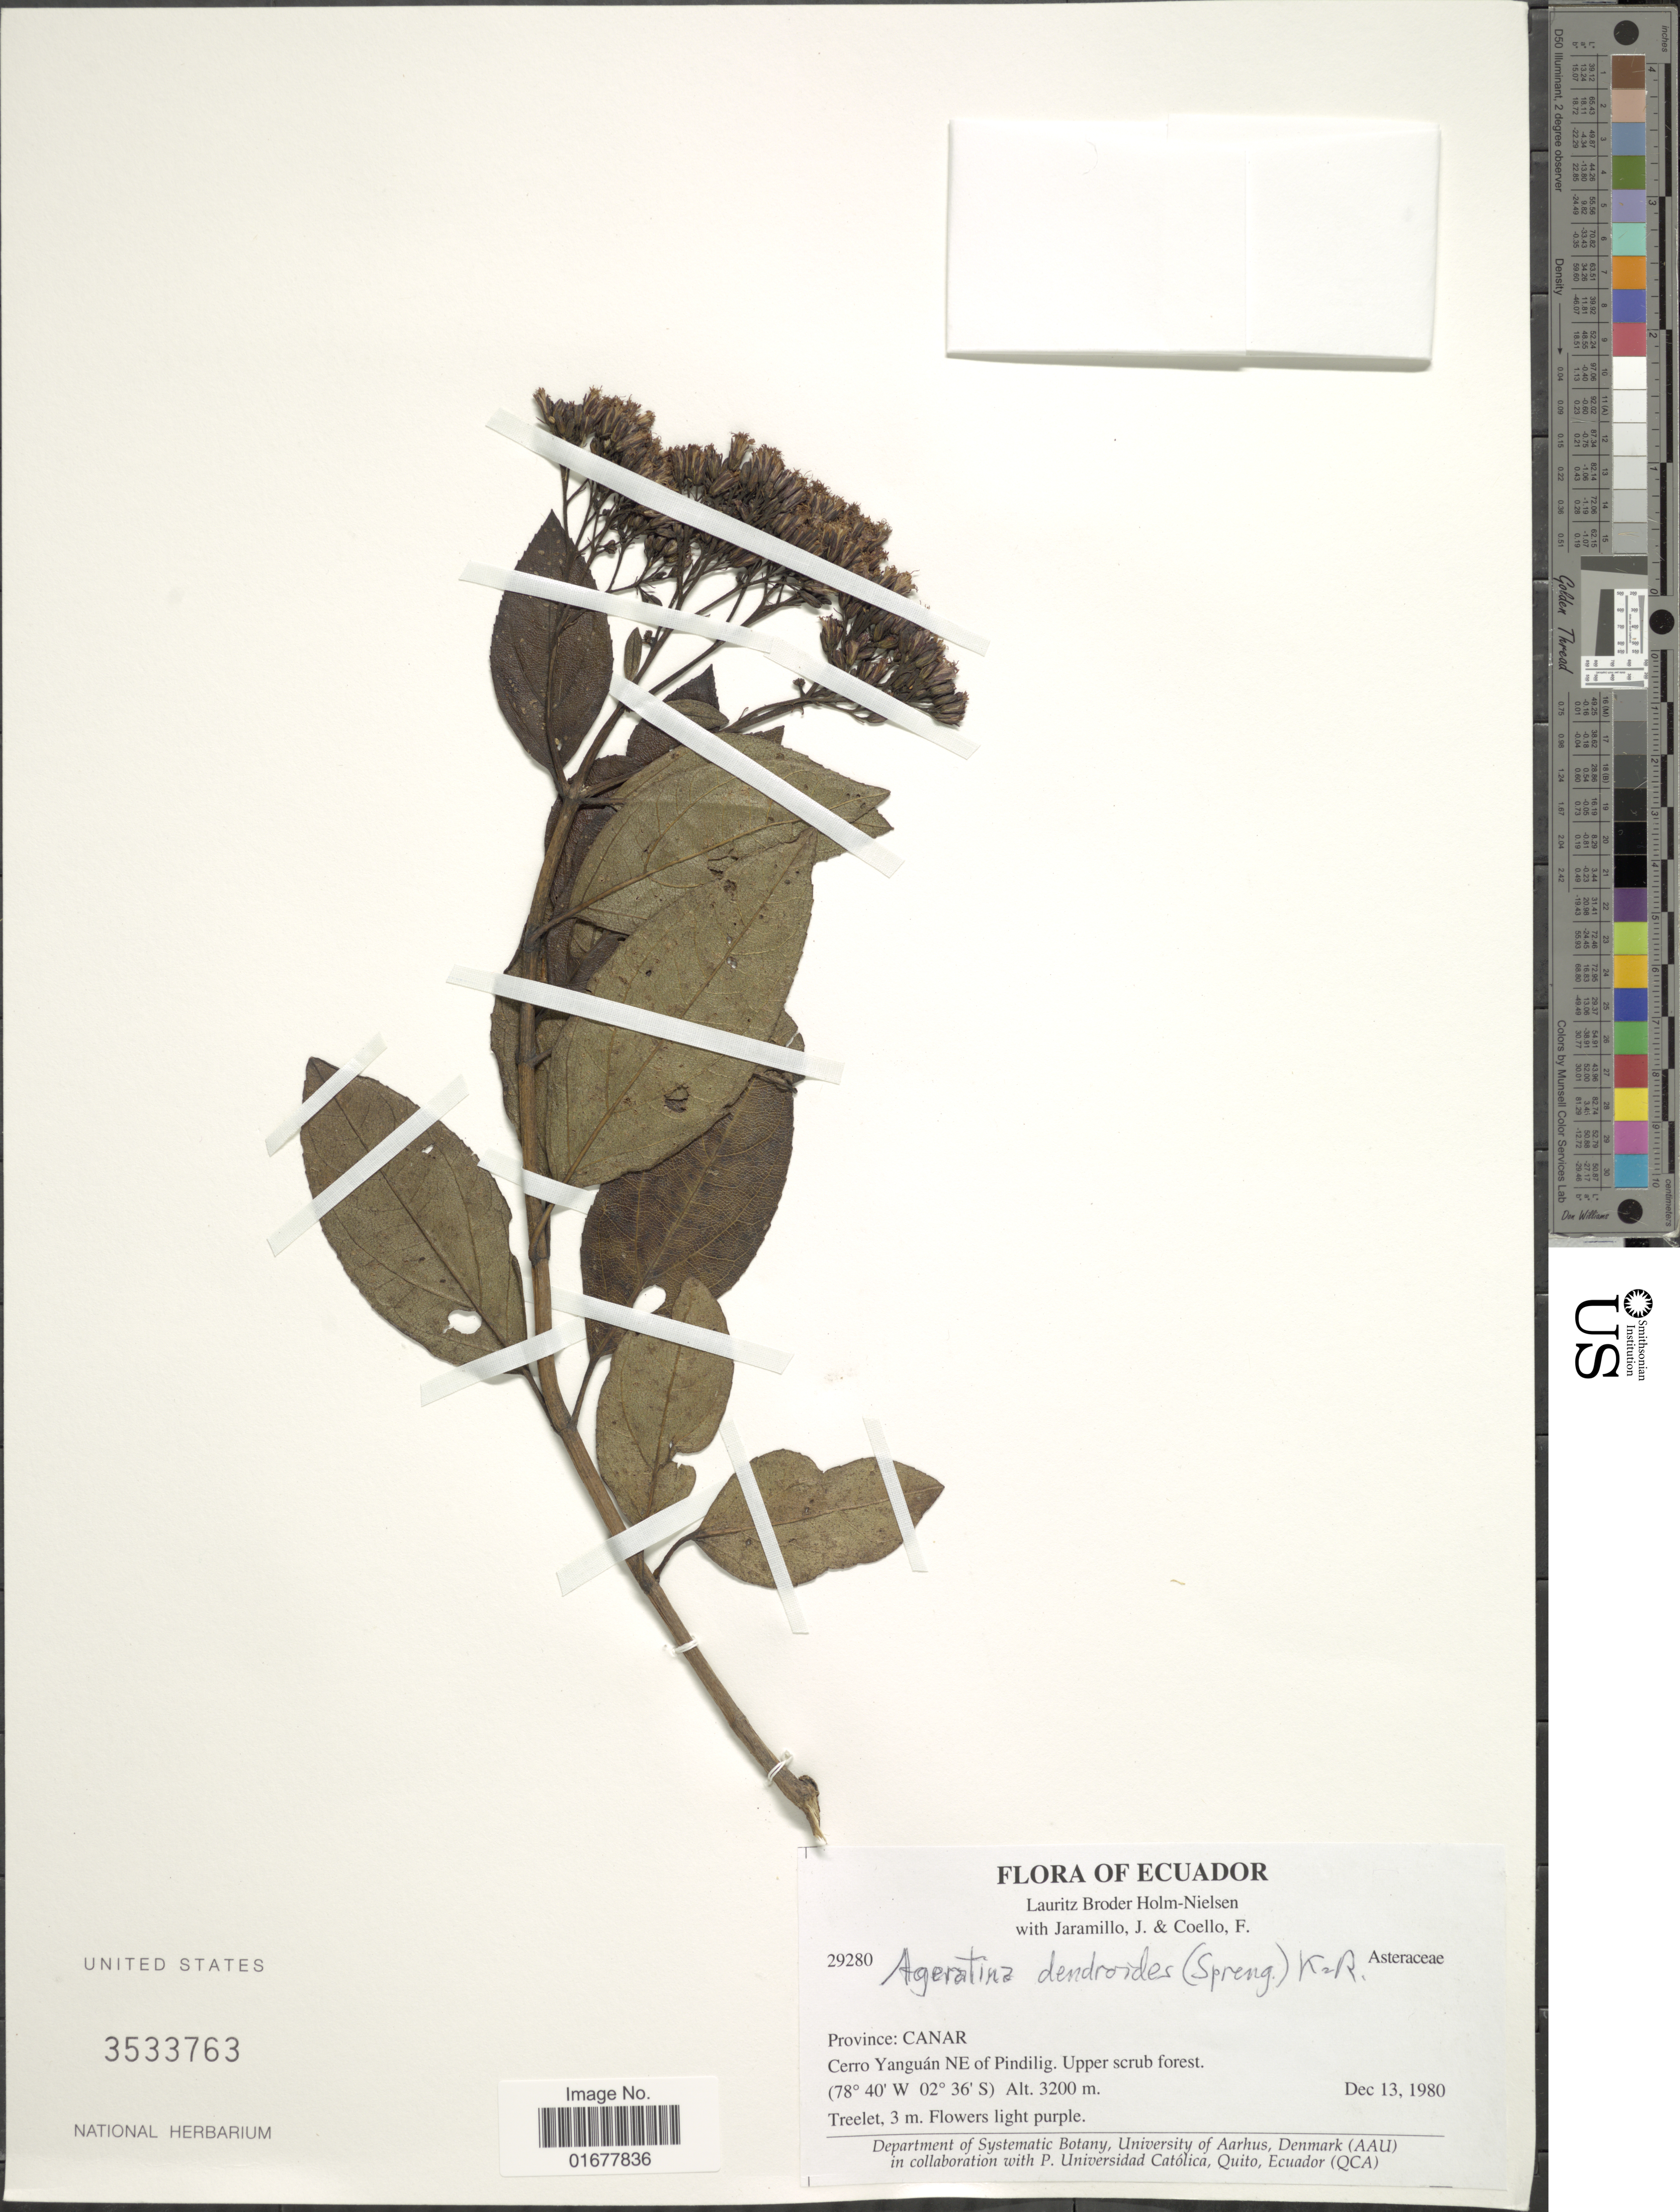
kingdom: Plantae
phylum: Tracheophyta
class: Magnoliopsida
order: Asterales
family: Asteraceae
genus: Ageratina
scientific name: Ageratina dendroides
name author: (Spreng.) R.M. King & H. Rob.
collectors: L. B. Holm-Nielsen, J. Jaramillo & F. Coello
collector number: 29280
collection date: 1980-12-13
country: Ecuador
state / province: Cañar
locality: Province: Canar, Cerro Yanguan NE of Pindilig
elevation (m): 3200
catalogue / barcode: US 3533763